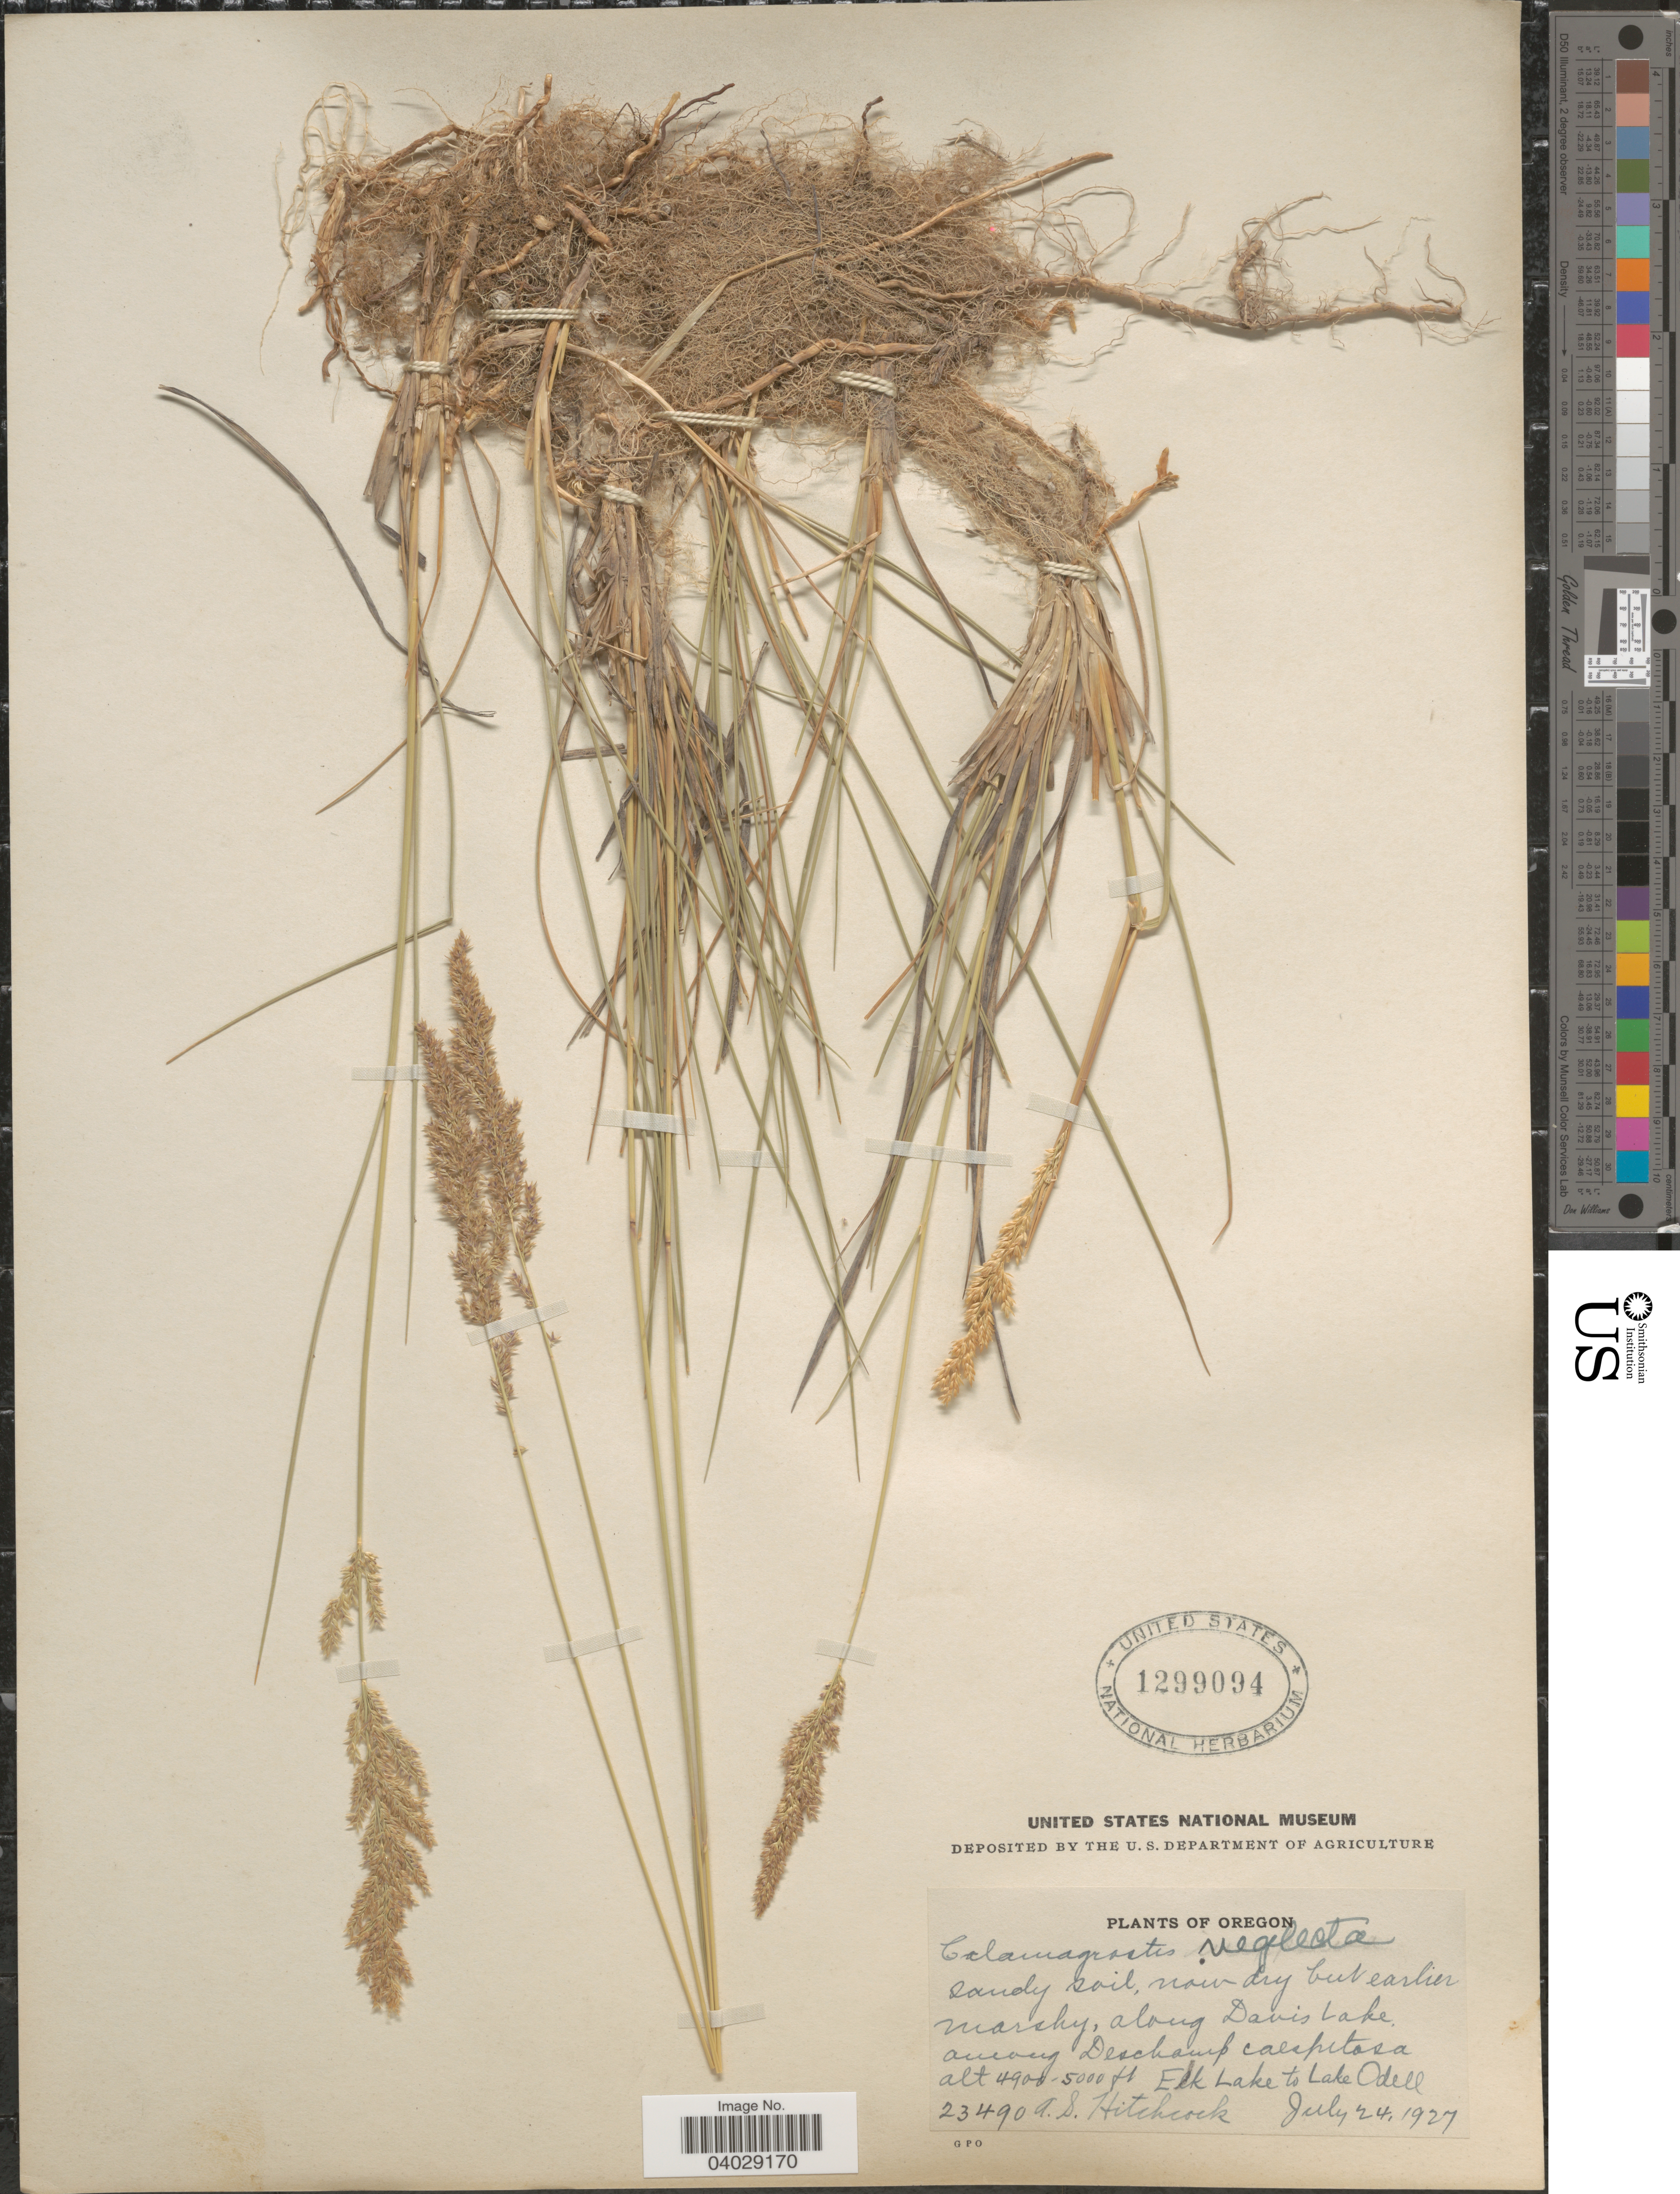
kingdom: Plantae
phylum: Tracheophyta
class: Liliopsida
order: Poales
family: Poaceae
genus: Calamagrostis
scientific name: Calamagrostis neglecta (Ehrh.) Gaertner et al.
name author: (Ehrhart) G. Gaertn. et al.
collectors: A. S. Hitchcock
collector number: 23490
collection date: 1927-07-24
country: United States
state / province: Oregon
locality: Along Davis Lake. Elk Lake to Lake Odell.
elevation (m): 1494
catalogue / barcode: US 1299094